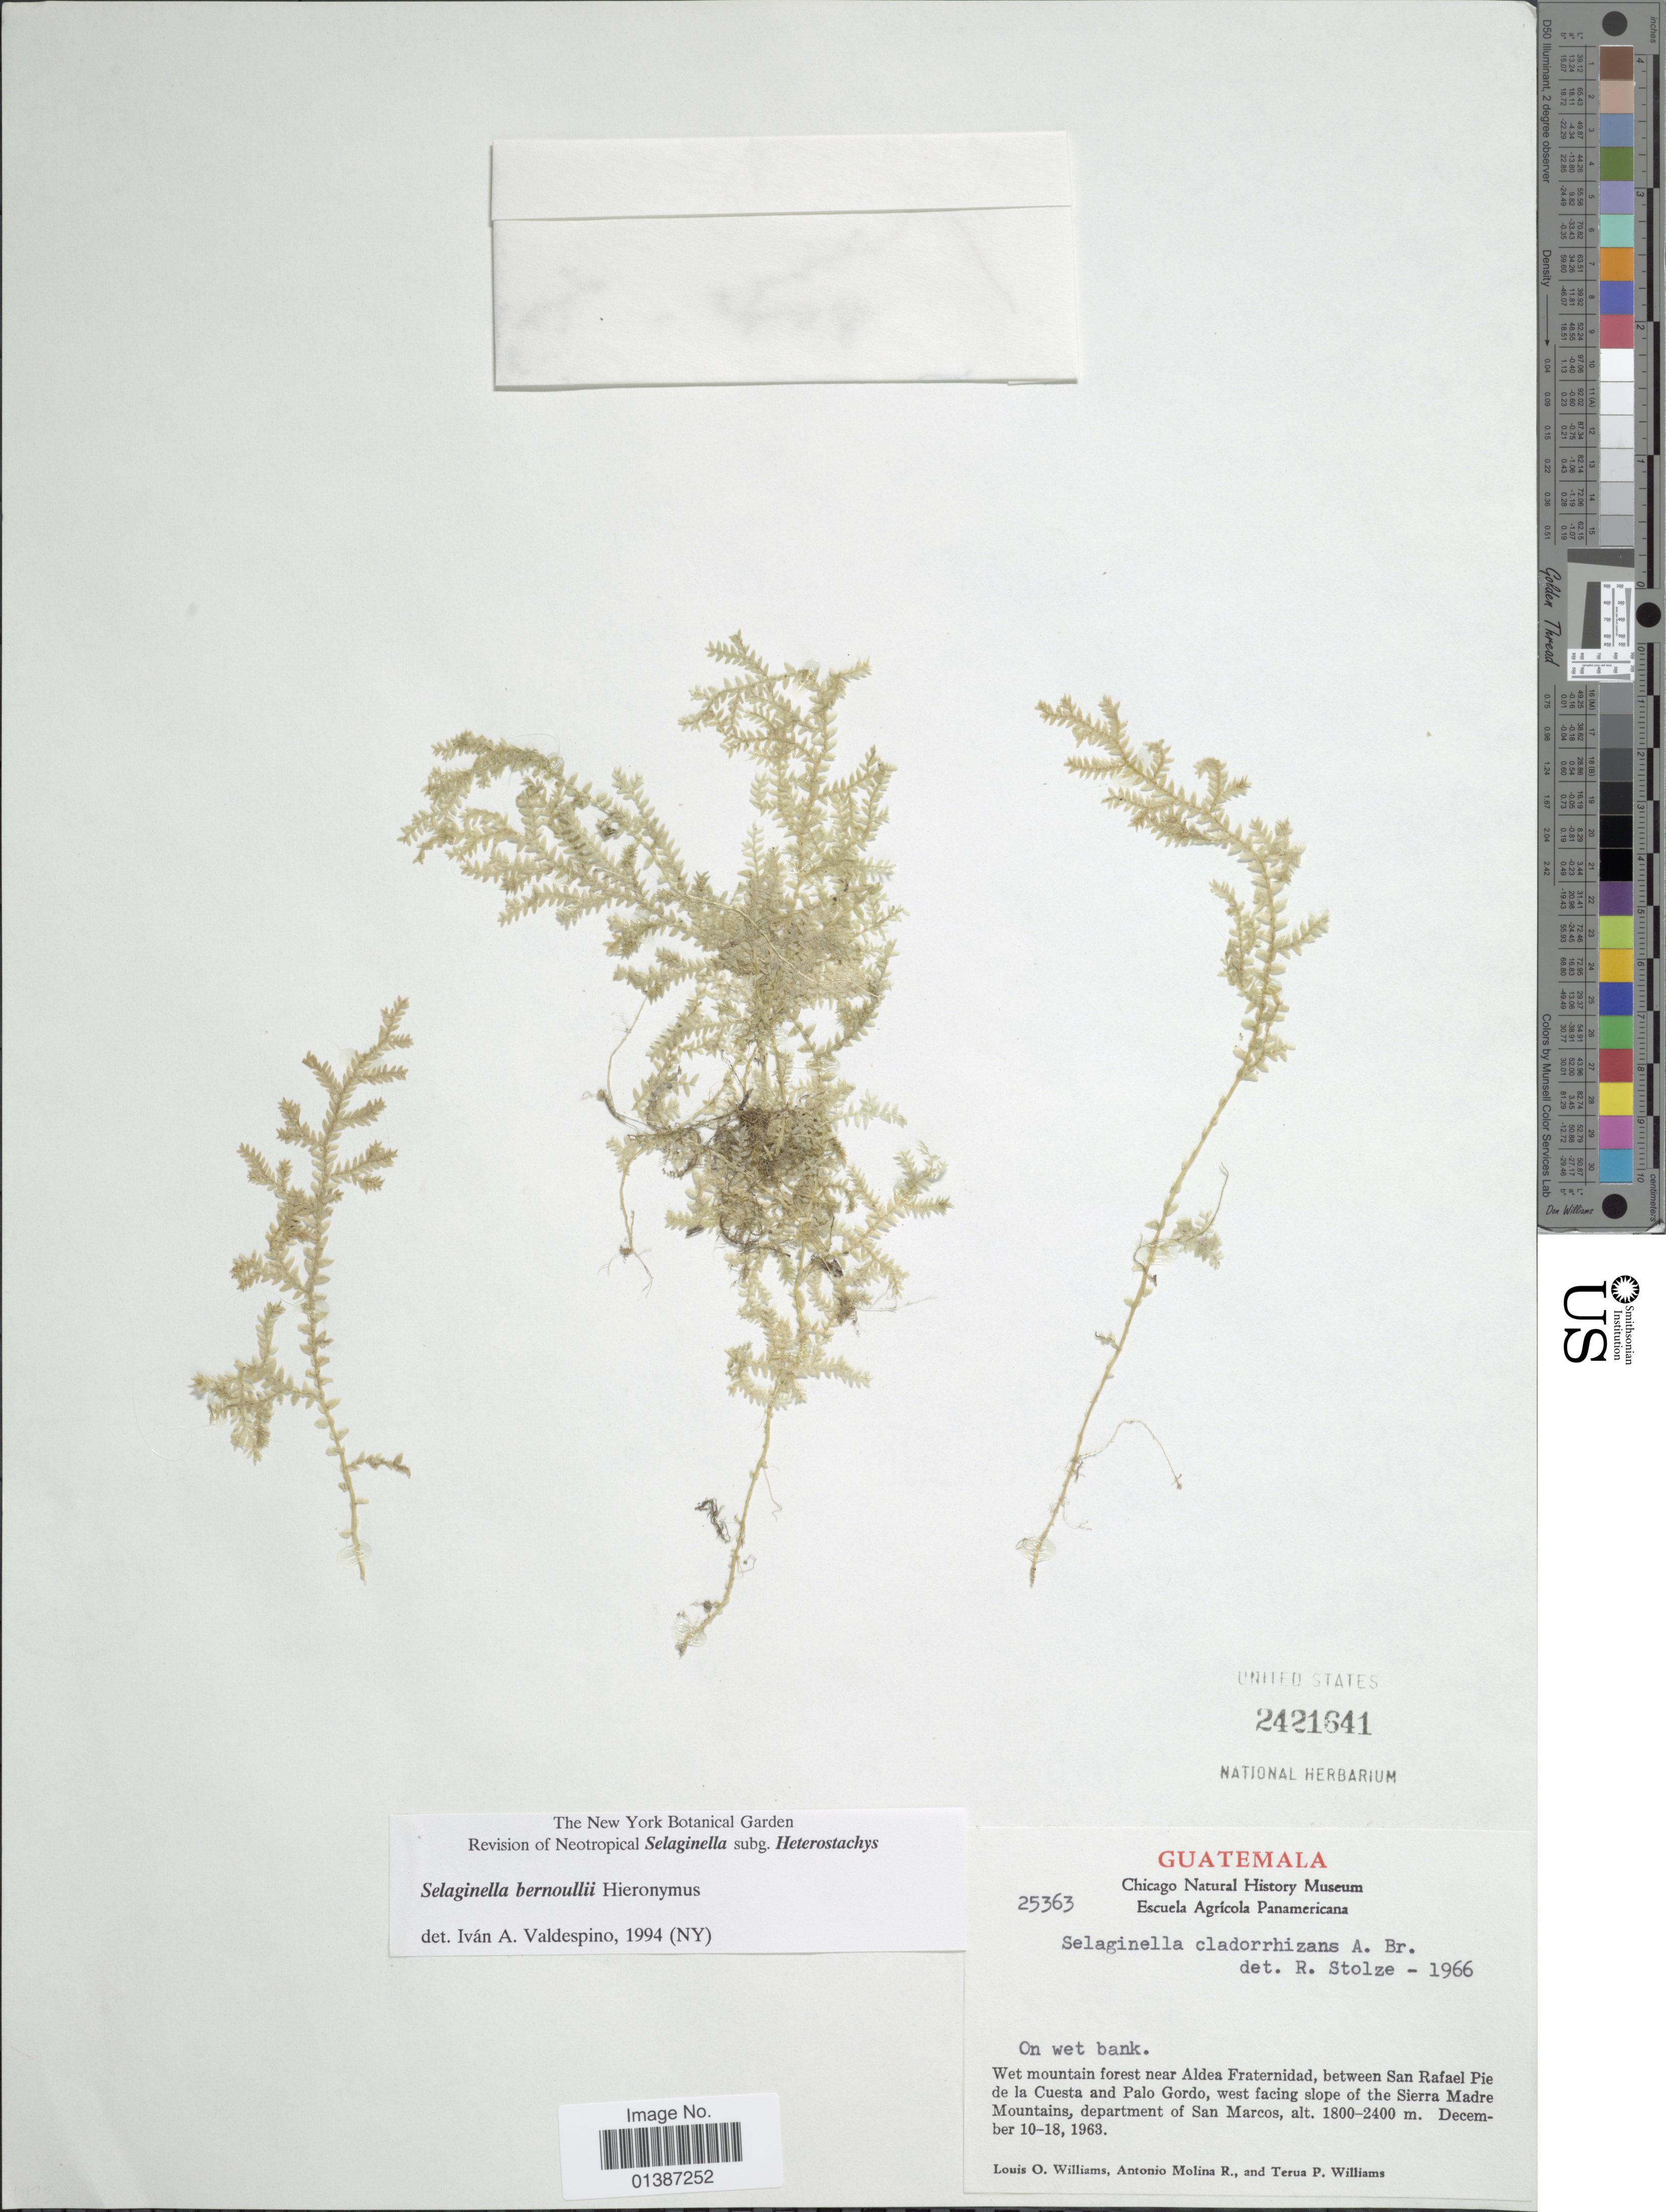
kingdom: Plantae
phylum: Tracheophyta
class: Lycopodiopsida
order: Selaginellales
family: Selaginellaceae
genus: Selaginella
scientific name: Selaginella bernoullii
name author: Hieron.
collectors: L. O. Williams, A. Molina R. & T. P. Williams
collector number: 25363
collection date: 1963-12-10/1963-12-18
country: Guatemala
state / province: San Marcos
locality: Wt mountain forest near Aldea Fraternidad, between San Rafael Pie de la Cuesta and Palo Gordo, west facing slope of the Sierra Madre Mountaons, department of San Marcos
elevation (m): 1800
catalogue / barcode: US 2421641